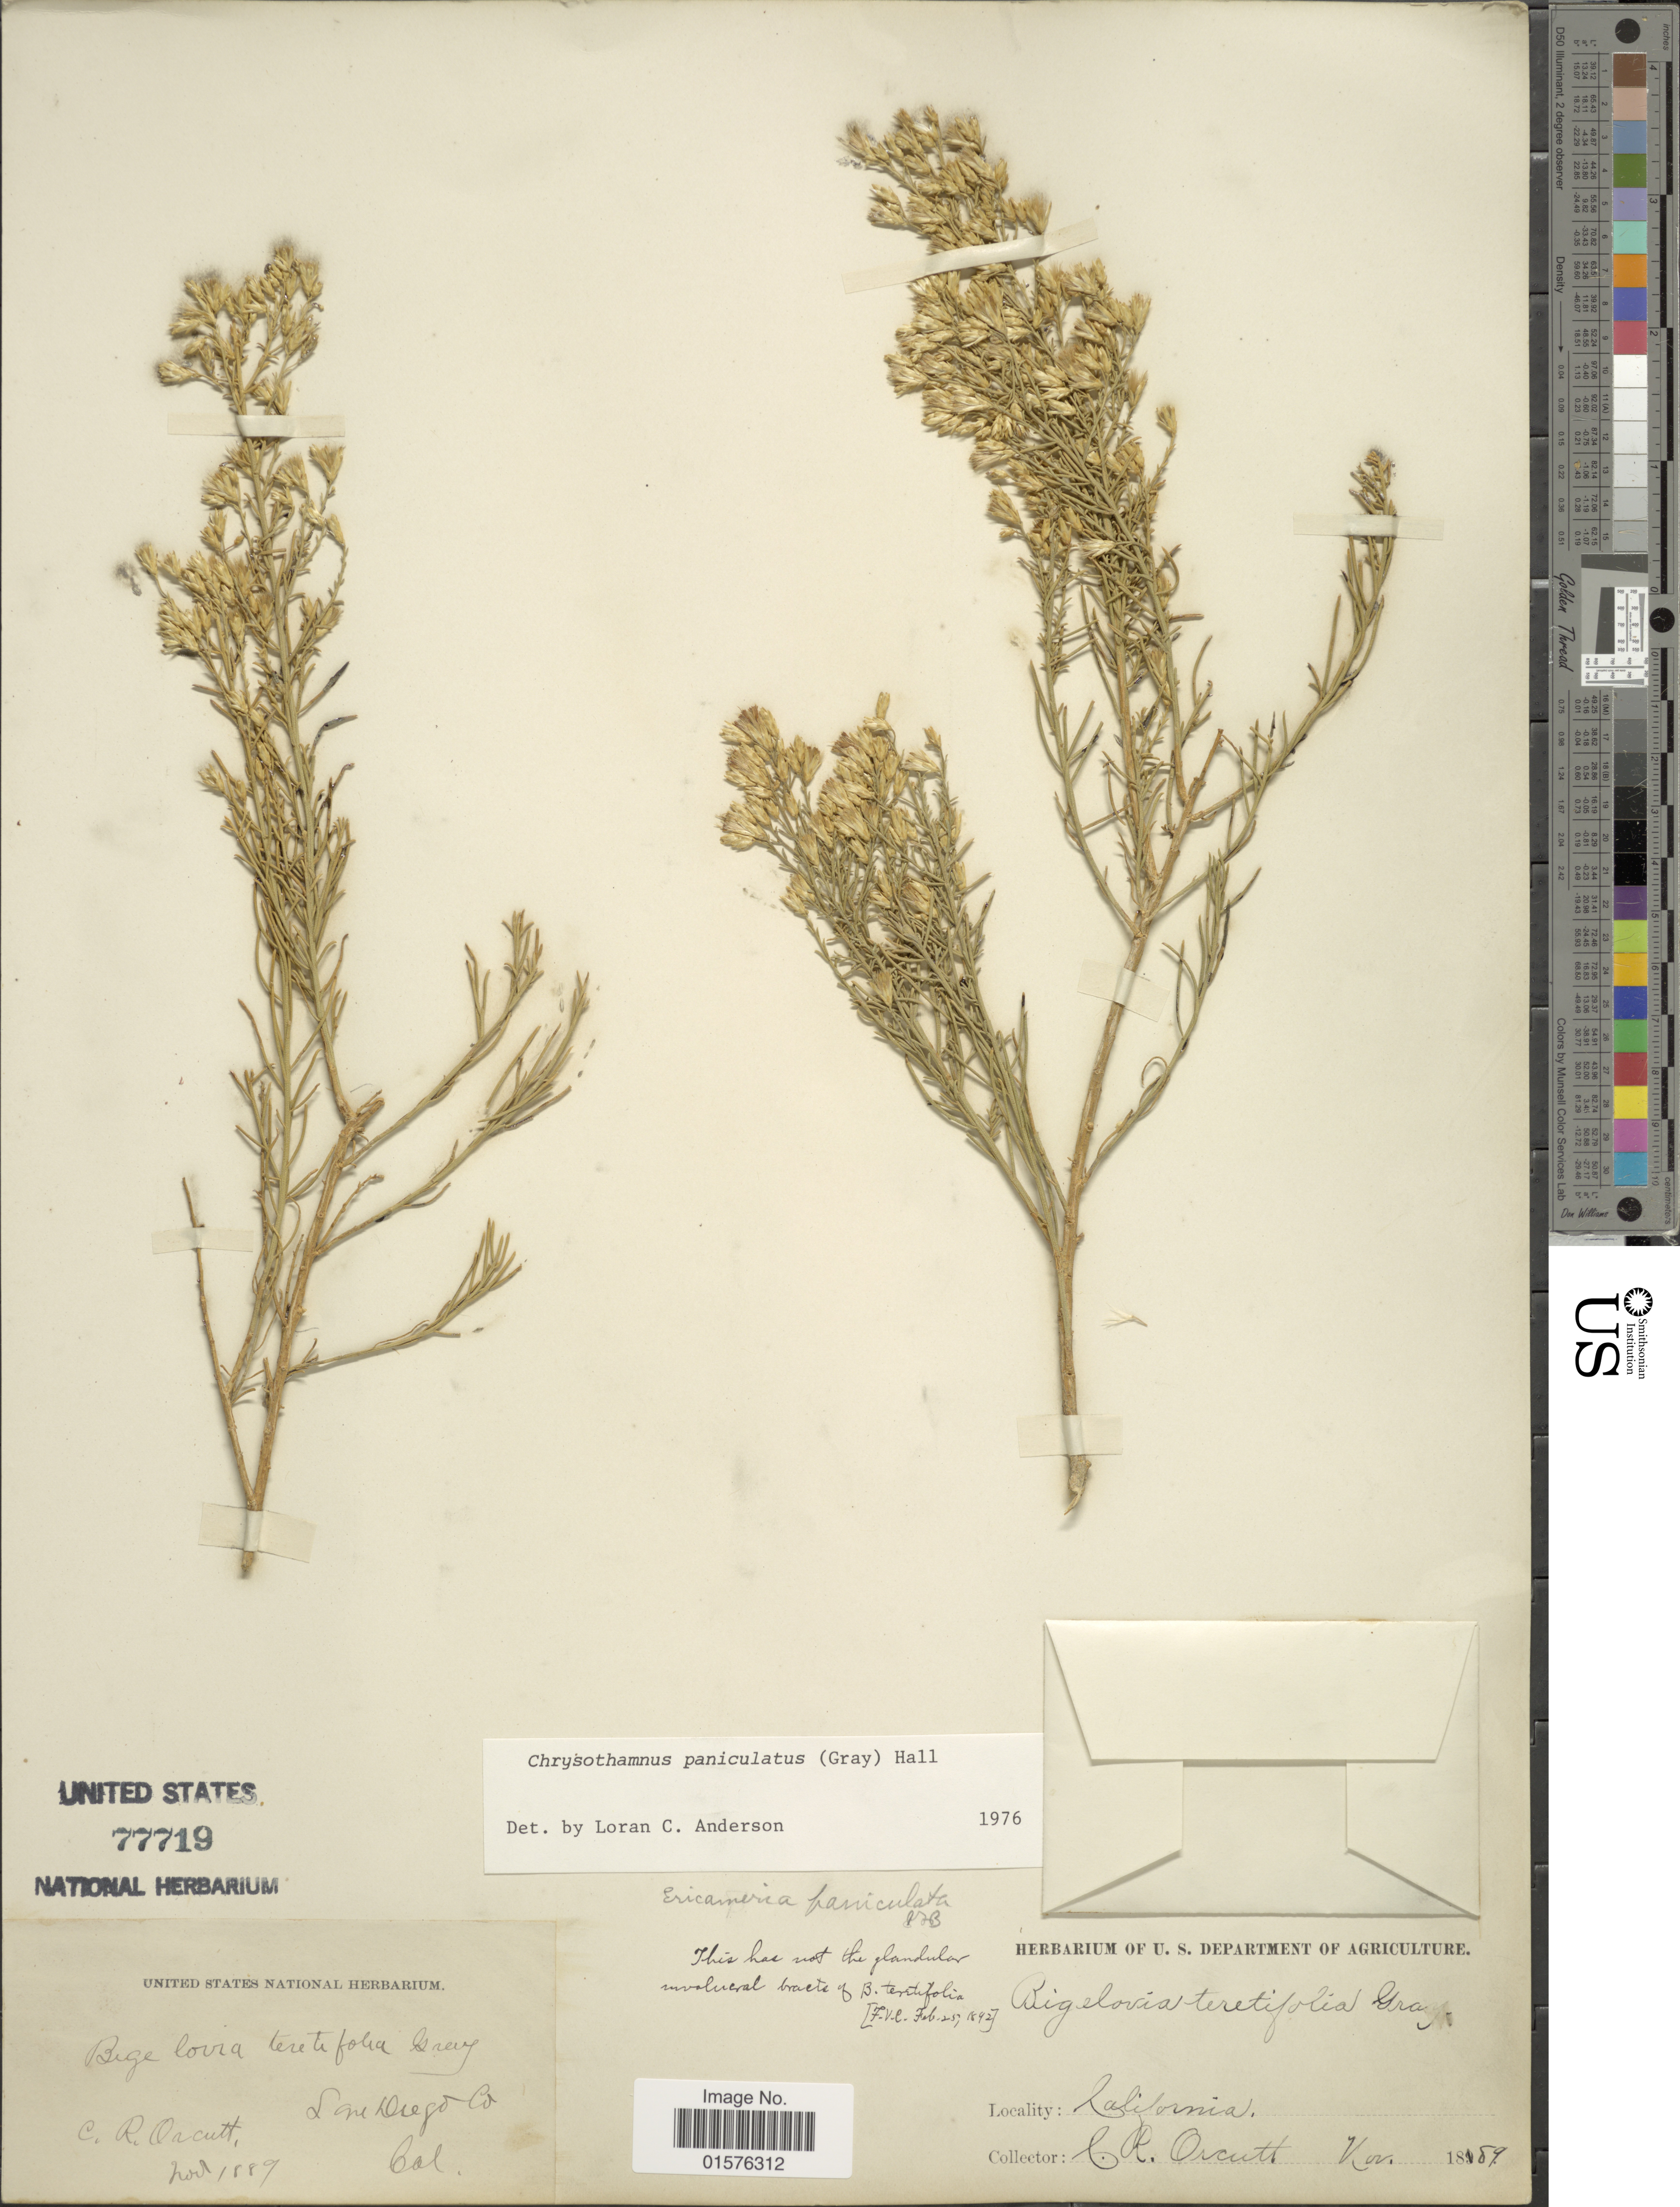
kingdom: Plantae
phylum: Tracheophyta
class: Magnoliopsida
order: Asterales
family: Asteraceae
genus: Ericameria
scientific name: Ericameria paniculata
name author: (A. Gray) Rydb.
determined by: Urbatsch, Lowell E., Curator (LSU), Louisiana State University (UNITED STATES)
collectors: C. R. Orcutt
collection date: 1889-11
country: United States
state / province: California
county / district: San Diego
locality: San Diego Co.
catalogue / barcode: US 77719